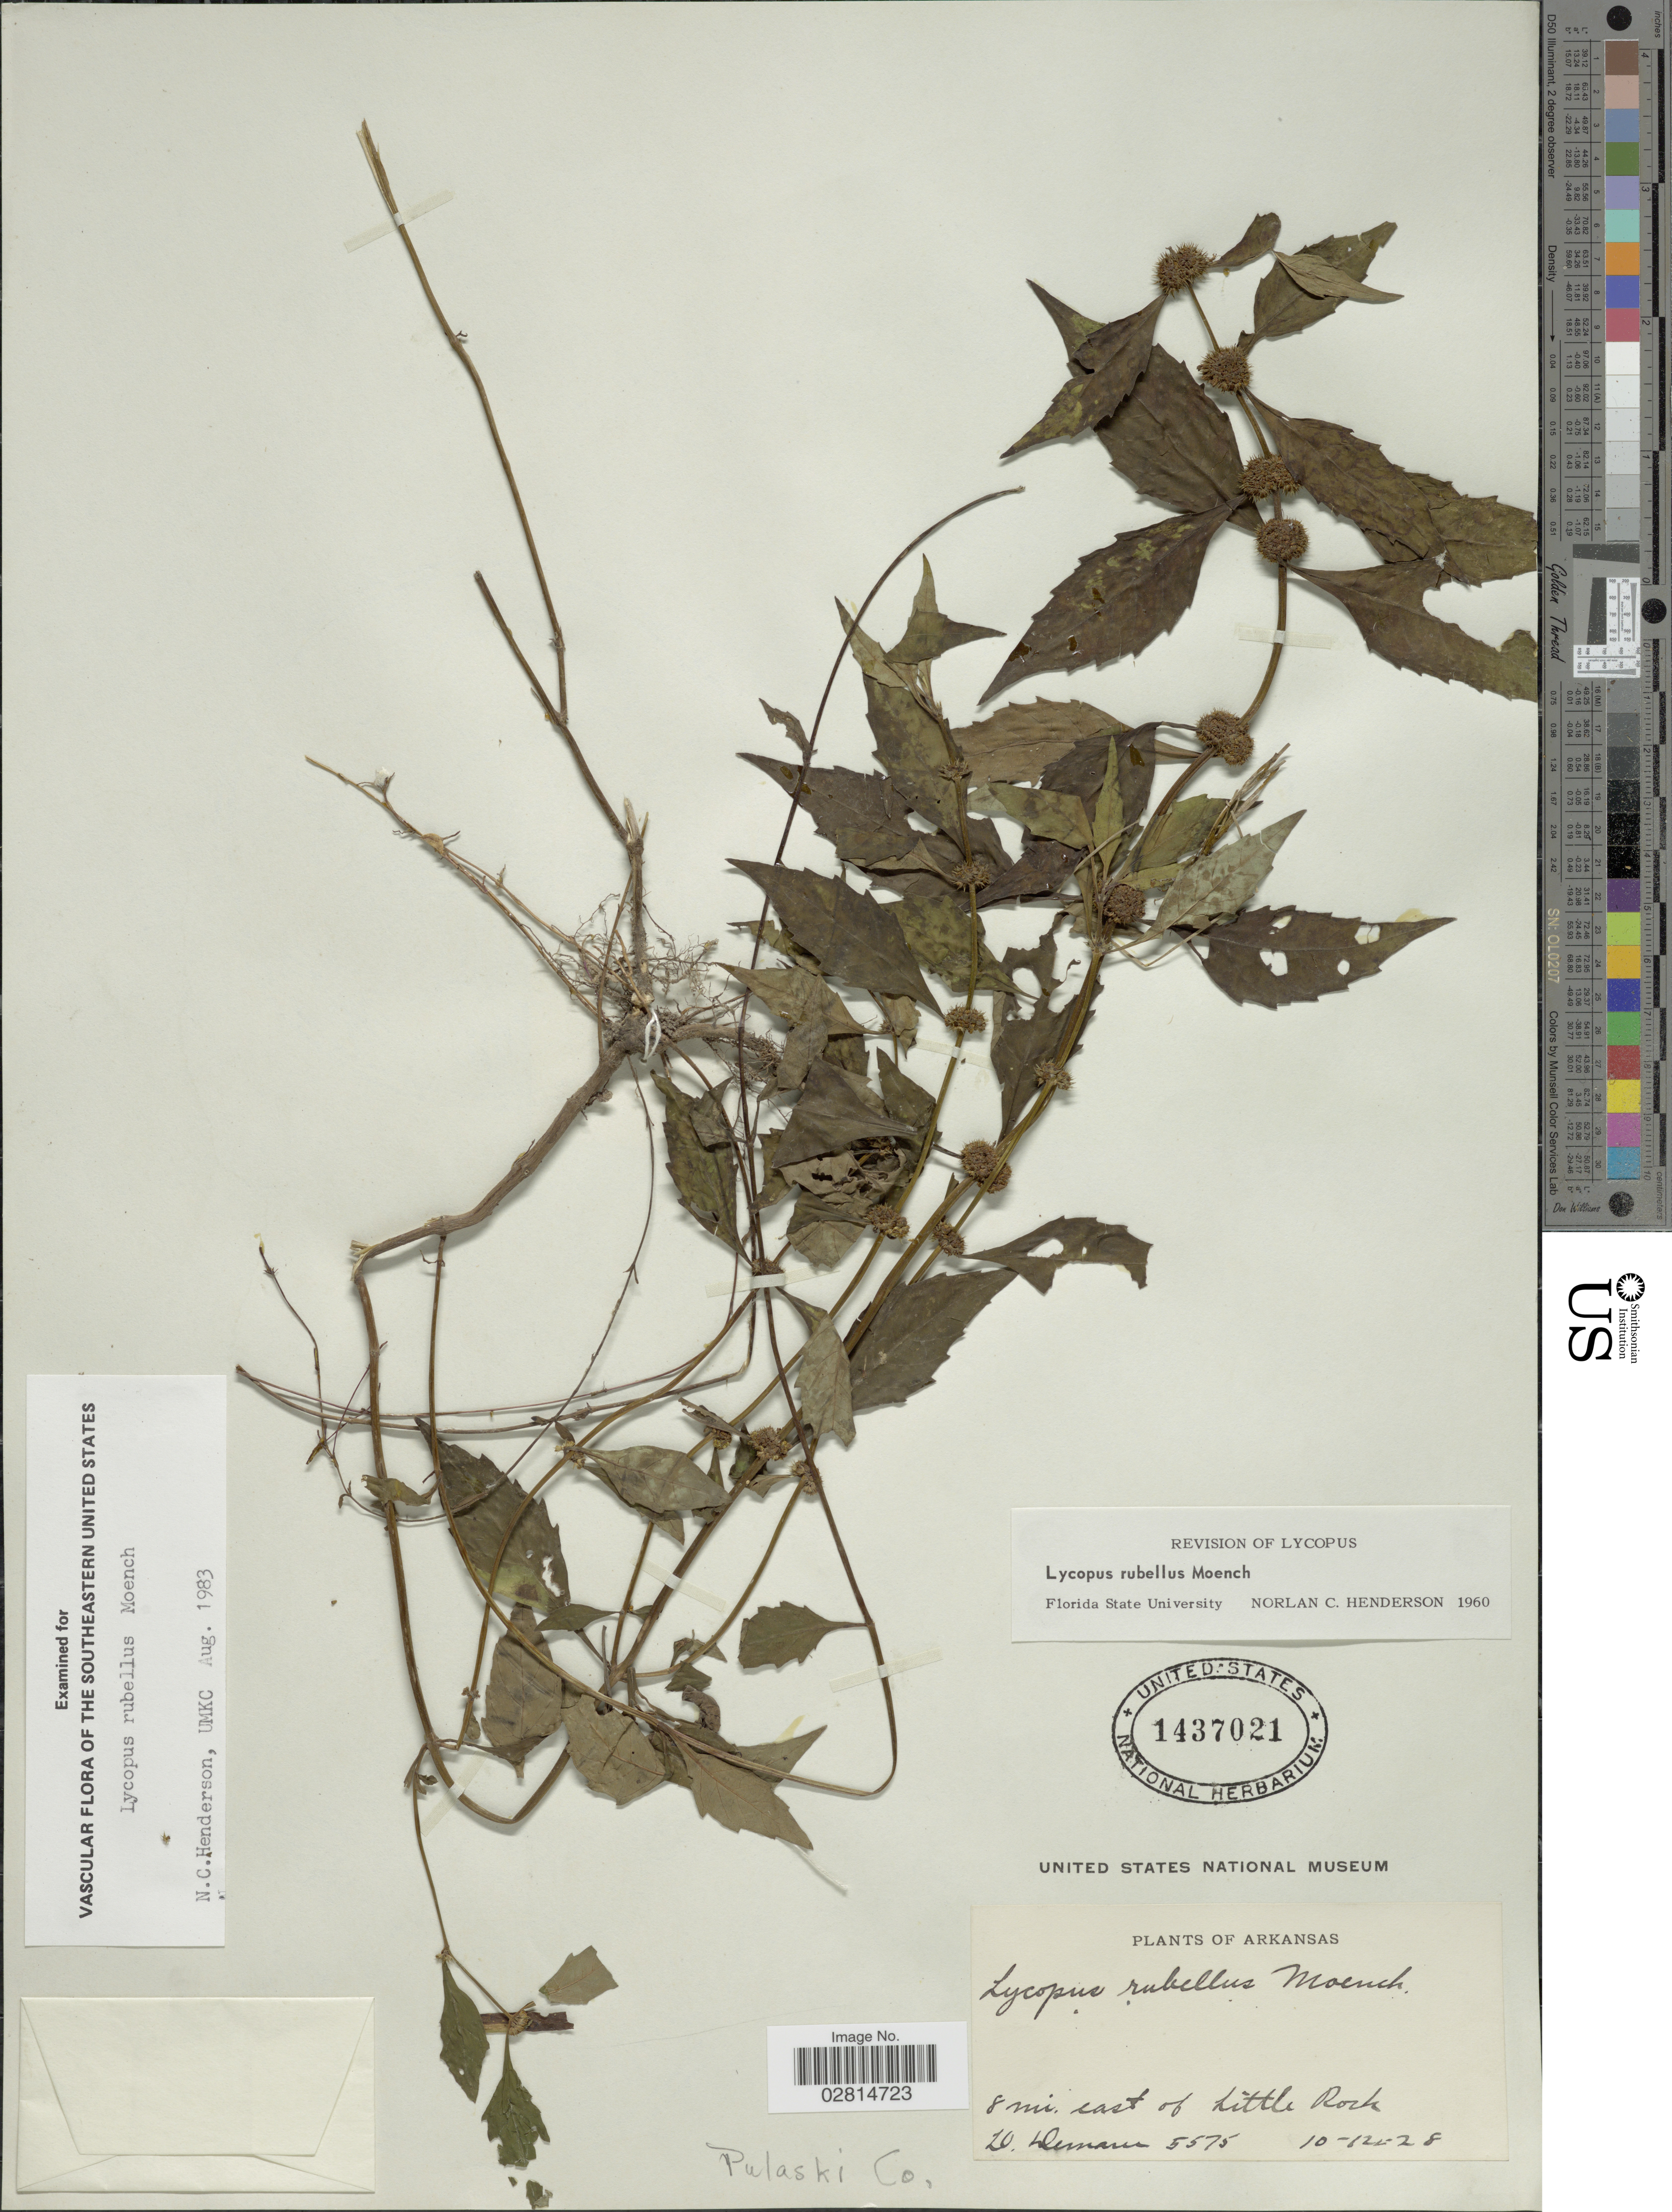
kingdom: Plantae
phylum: Tracheophyta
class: Magnoliopsida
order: Lamiales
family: Lamiaceae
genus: Lycopus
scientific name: Lycopus rubellus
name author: Moench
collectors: D. Demaree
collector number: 5575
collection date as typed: Transcribed d/m/y: 12/10/28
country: United States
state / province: Arkansas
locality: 8 mi. east of Little Rock. Pulaski Co.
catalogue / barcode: US 1437021